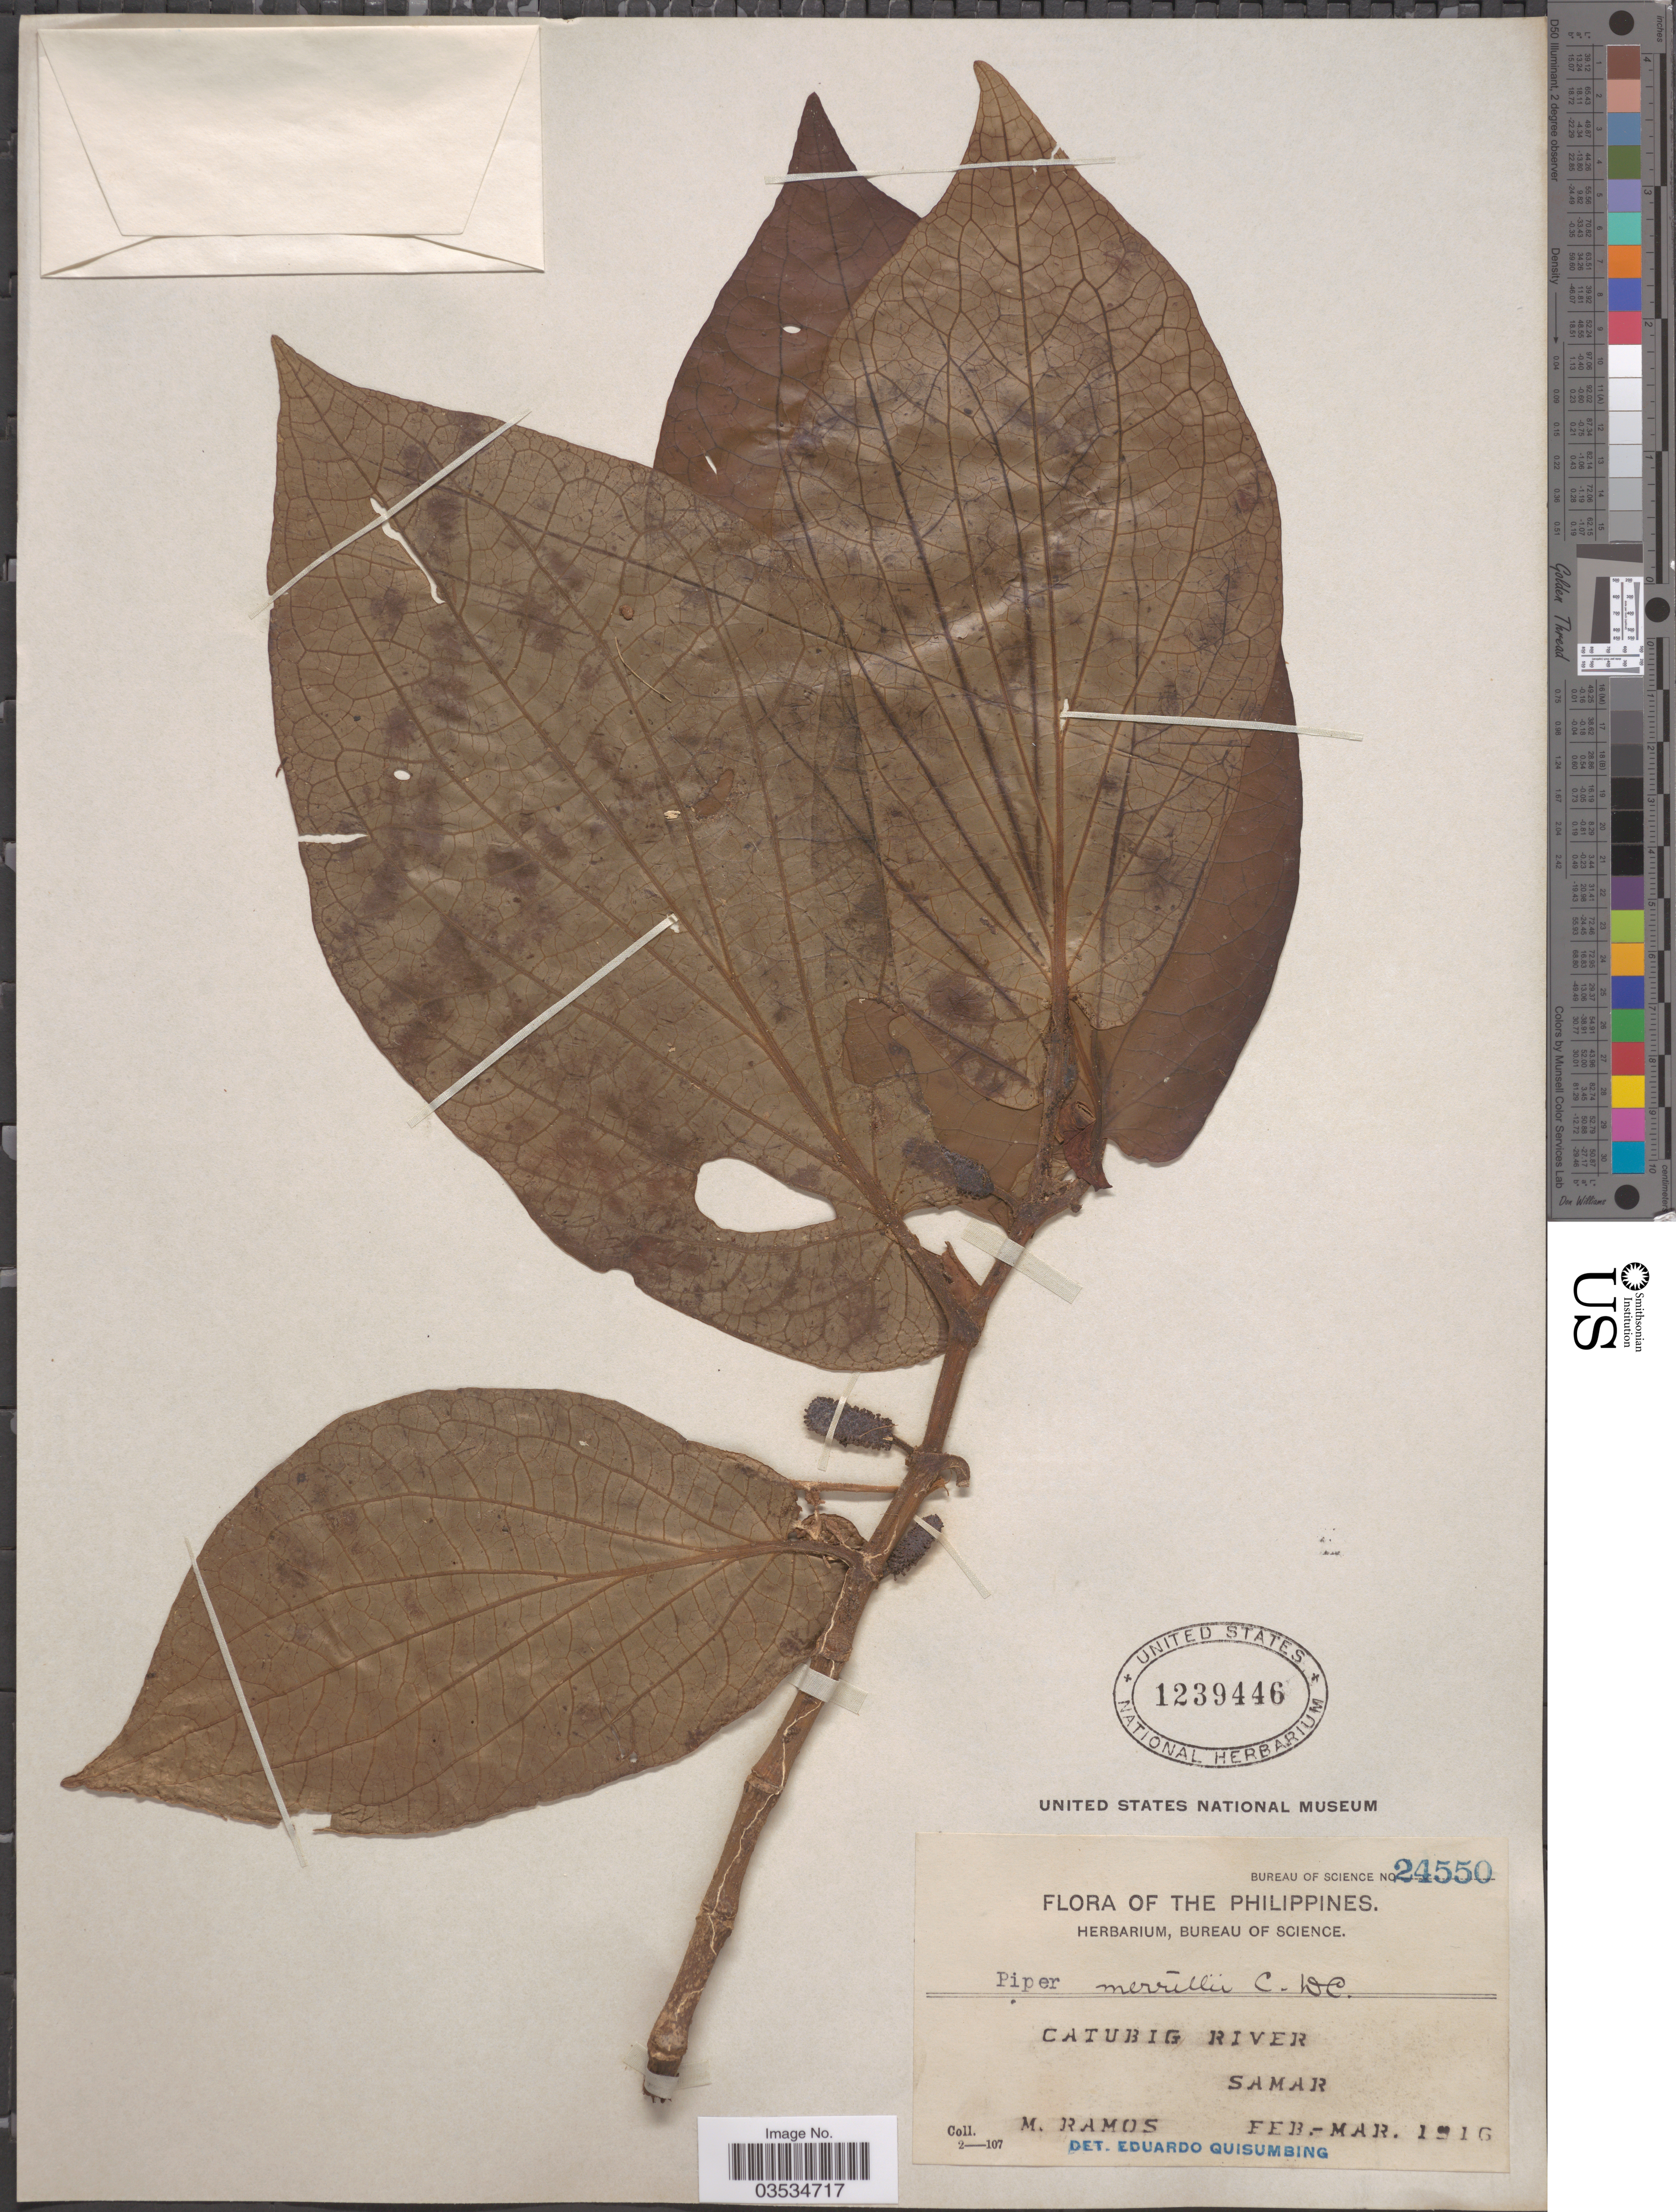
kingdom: Plantae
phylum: Tracheophyta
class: Magnoliopsida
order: Piperales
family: Piperaceae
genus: Piper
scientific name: Piper merrillii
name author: C. DC.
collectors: M. Ramos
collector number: Bureau of Science 24550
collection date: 1916-02/1916-03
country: Philippines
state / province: Eastern Visayas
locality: Catubig River. Samar.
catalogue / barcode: US 1239446